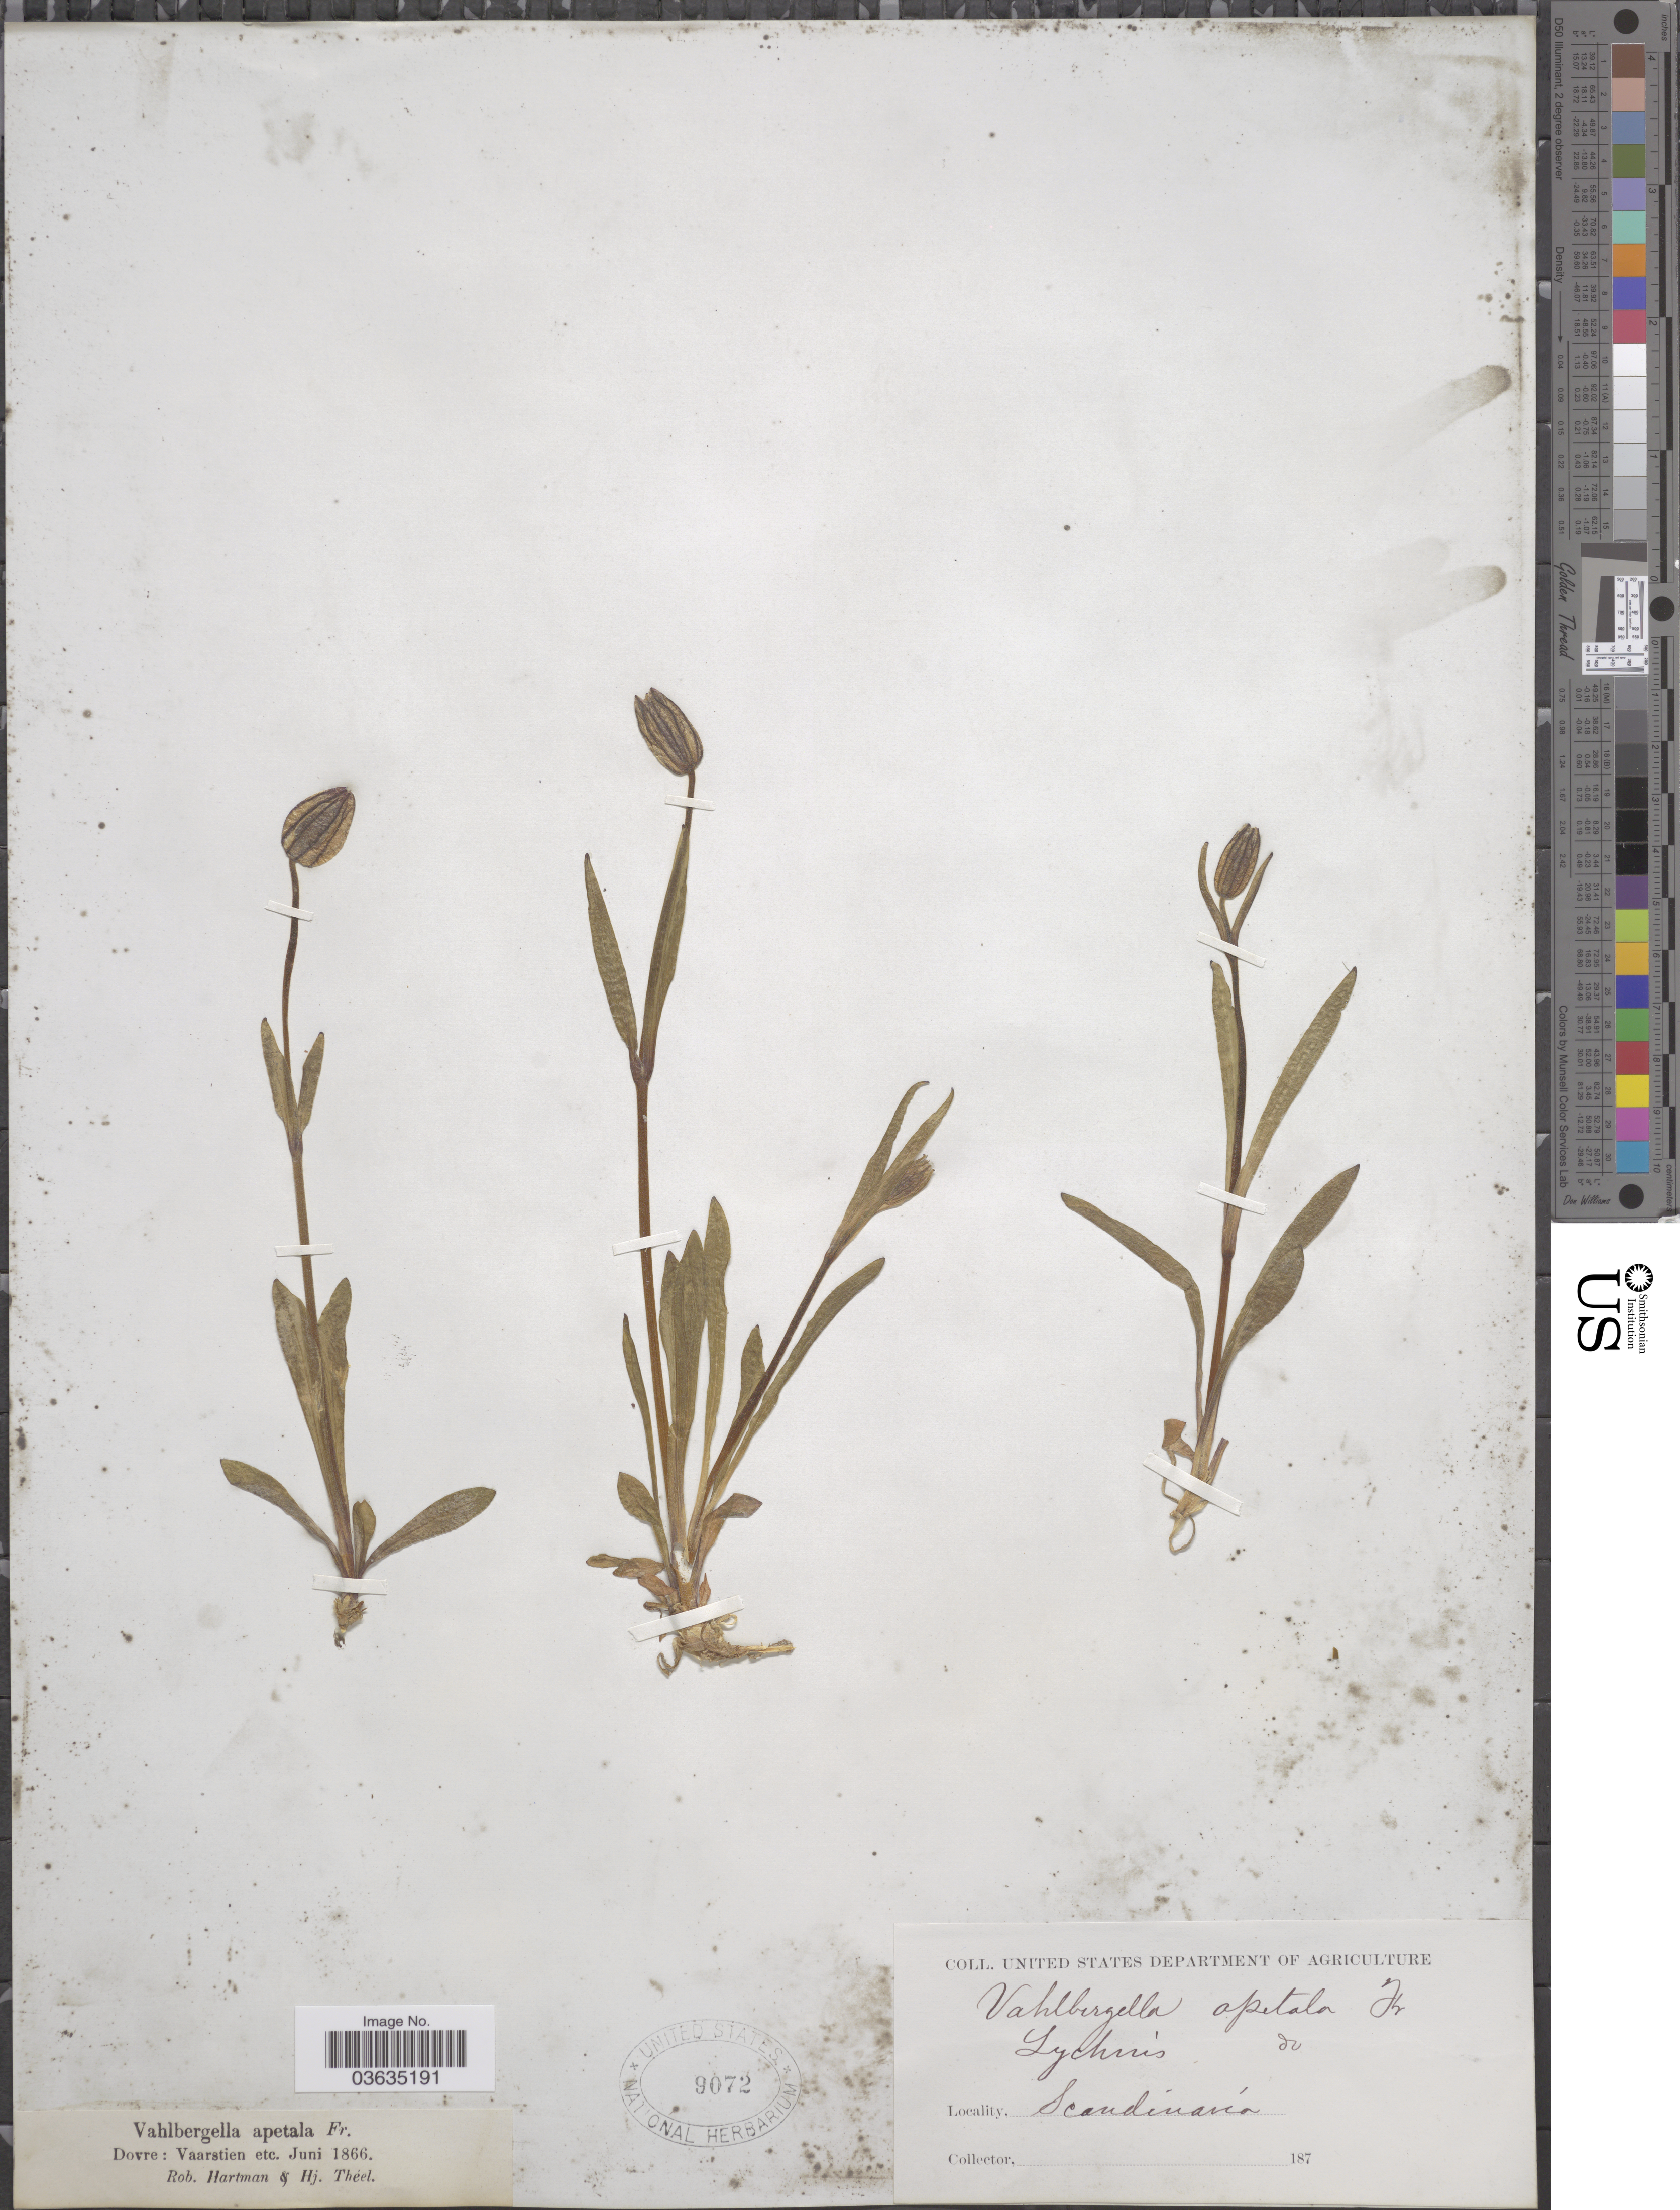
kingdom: Plantae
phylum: Tracheophyta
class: Magnoliopsida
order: Caryophyllales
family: Caryophyllaceae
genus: Silene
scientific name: Silene wahlbergella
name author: Chowdhuri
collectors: R. W. Hartman & H. Théel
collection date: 1866-06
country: Norway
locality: Scandinavia. Dovre: Vaarstien etc.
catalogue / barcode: US 9072